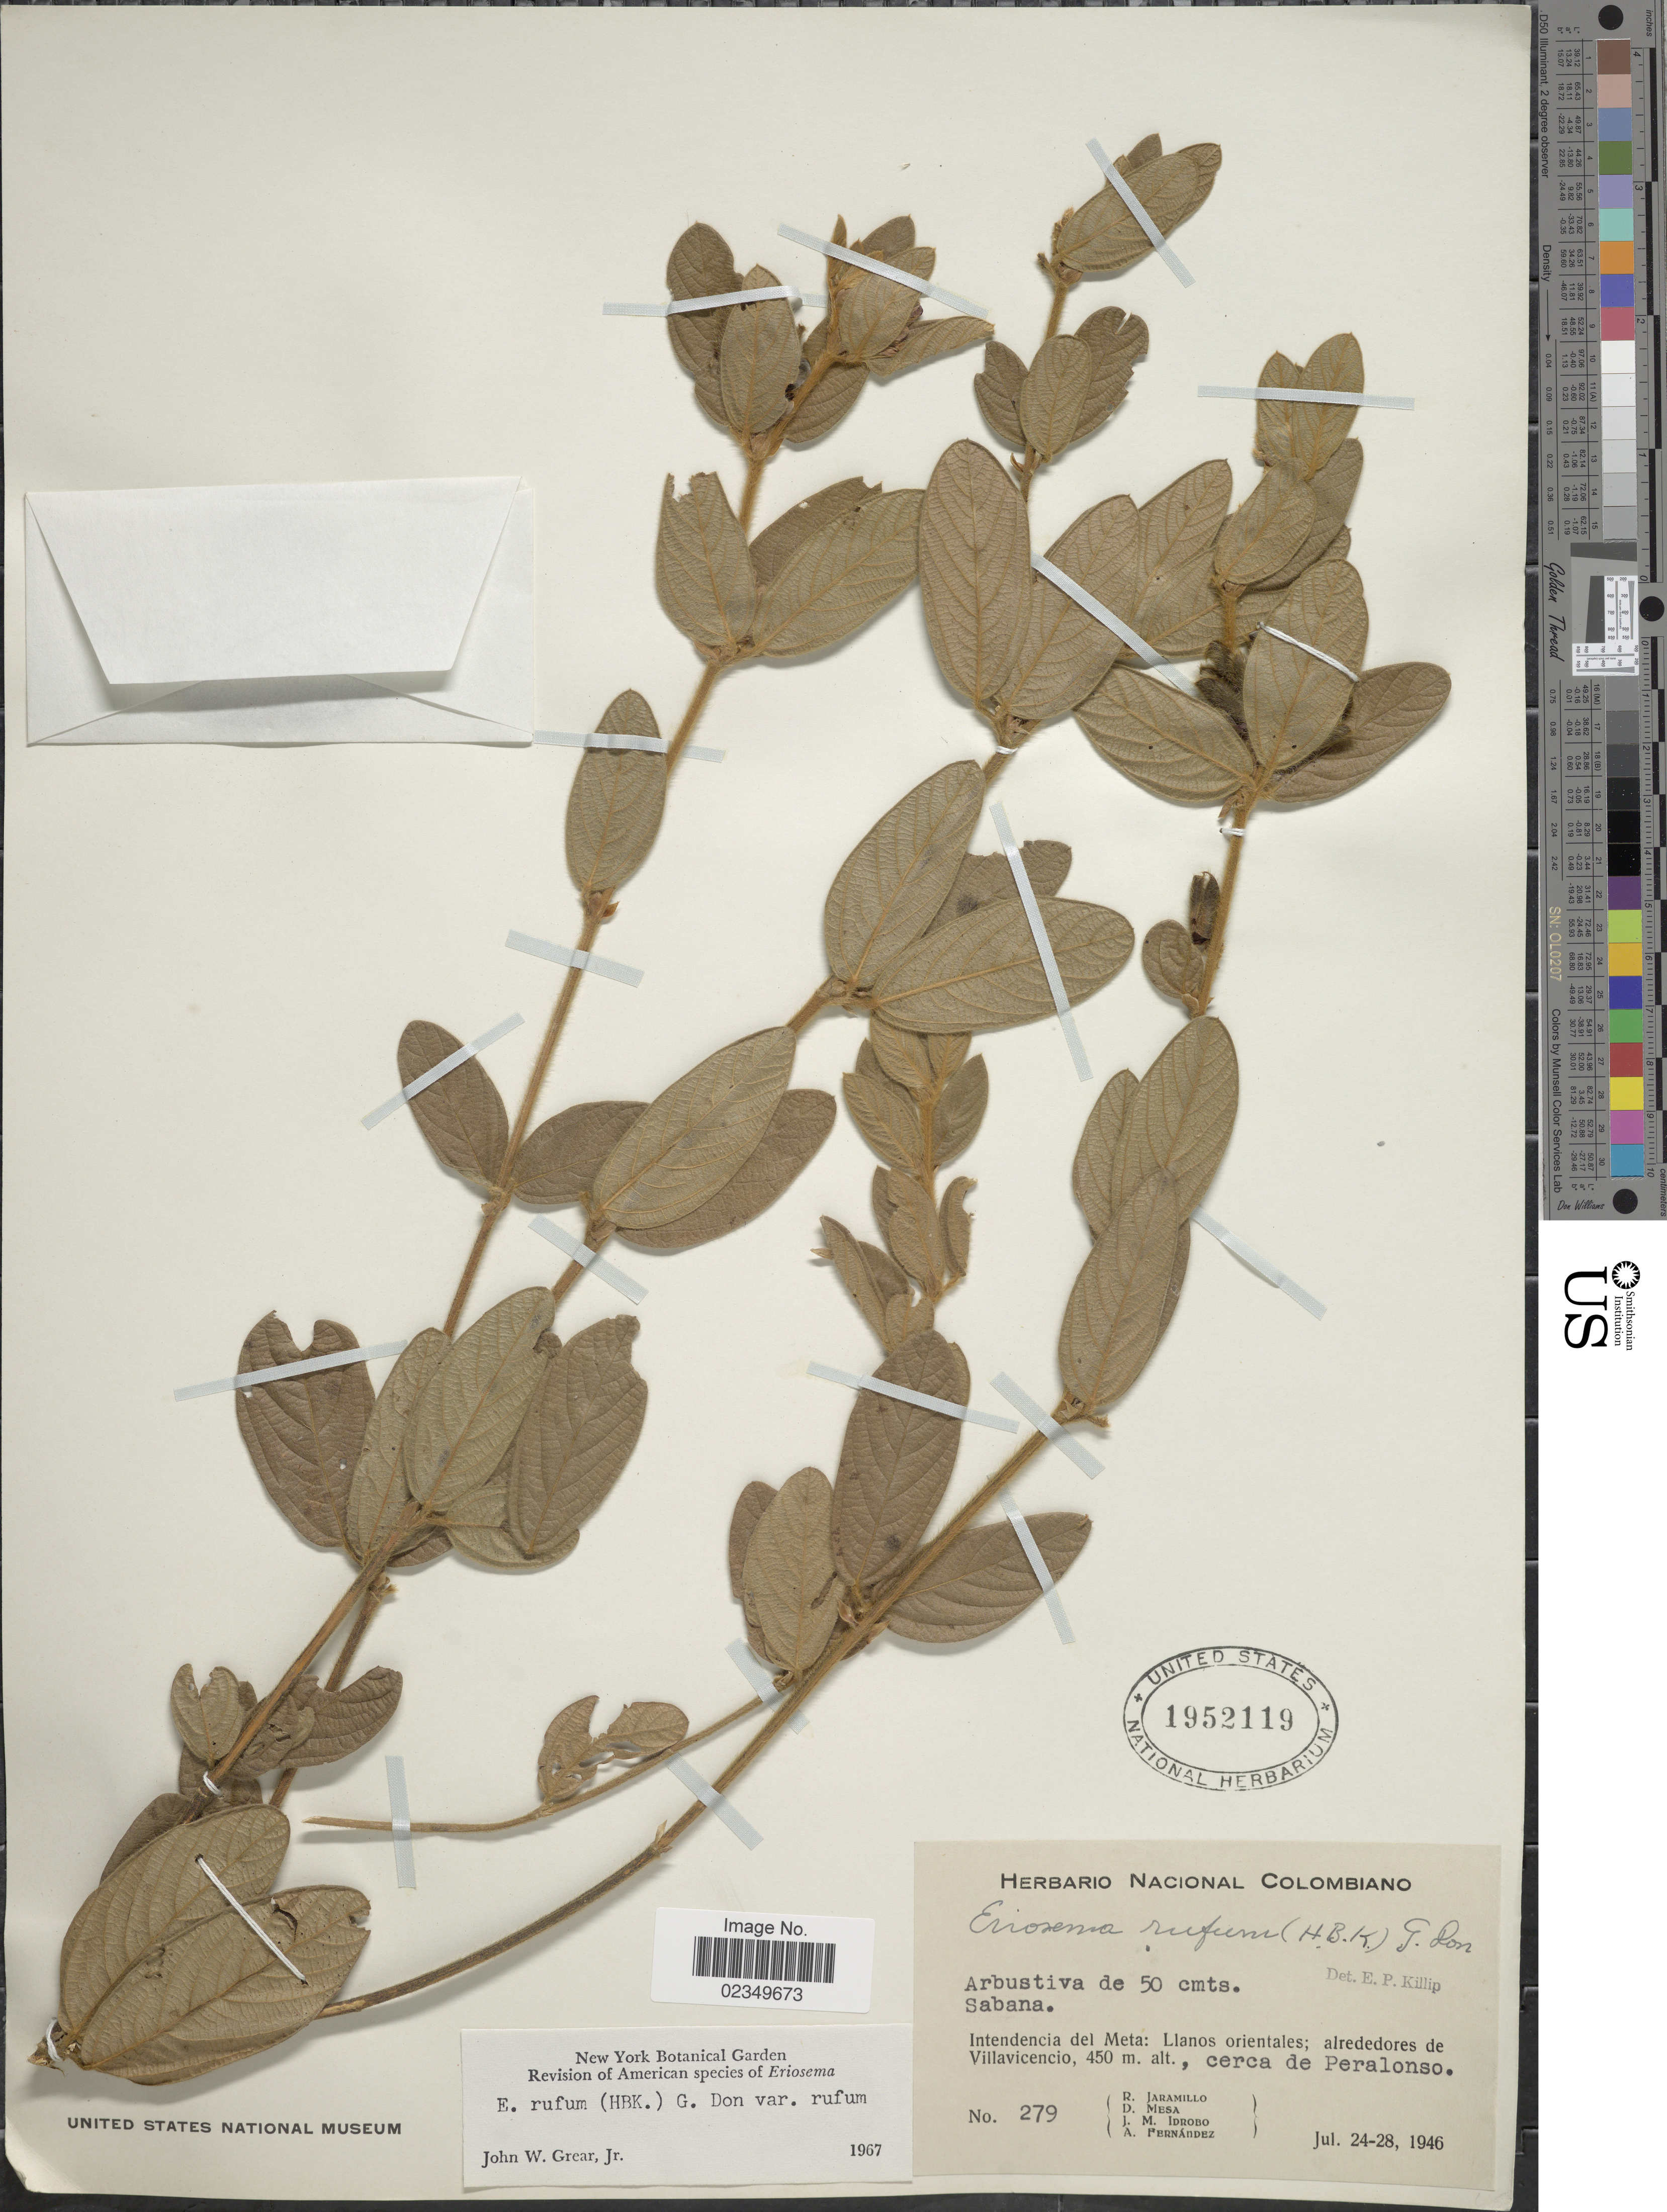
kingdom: Plantae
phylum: Tracheophyta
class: Magnoliopsida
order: Fabales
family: Fabaceae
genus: Eriosema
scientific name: Eriosema rufum var. rufum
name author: (Kunth) G. Don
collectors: R. Jaramillo M., D. Mesa, J. M. Idrobo & A. Fernández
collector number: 279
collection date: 1946-07-24/1946-07-28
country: Colombia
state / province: Meta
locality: Intendencia del Meta: Llanos orientales: alrededores de Villavicencio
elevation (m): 450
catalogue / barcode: US 1952119